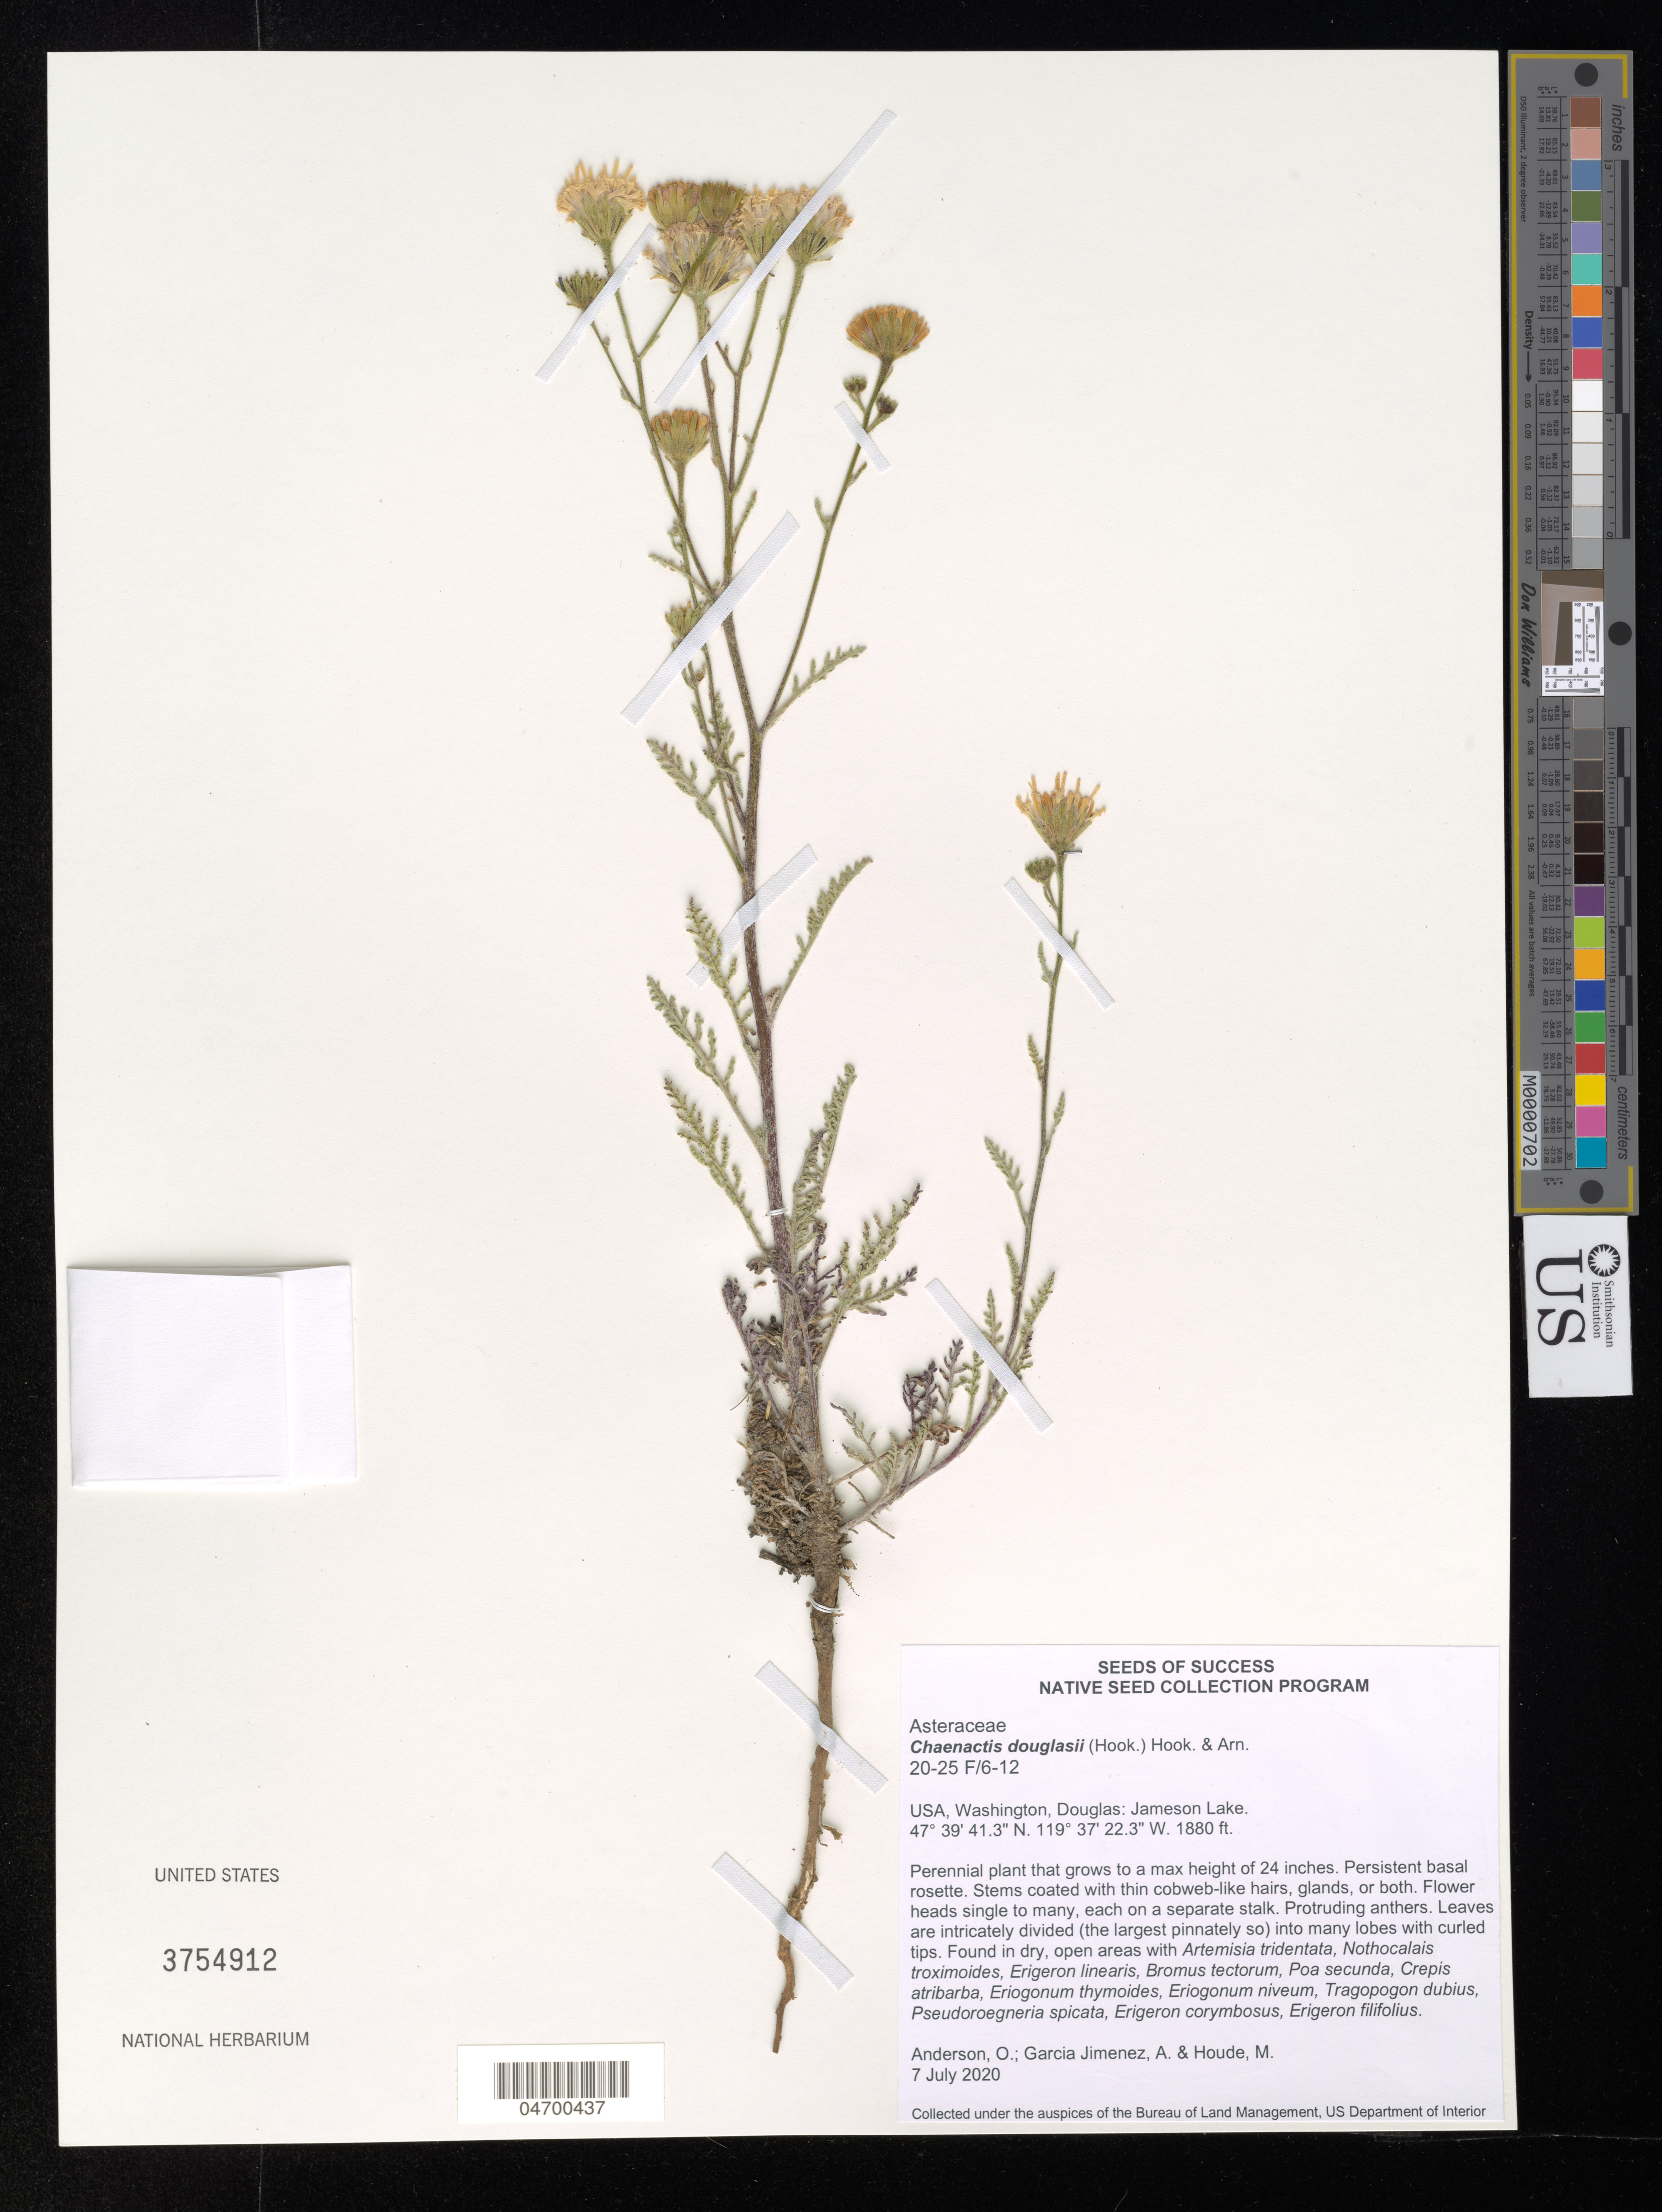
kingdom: Plantae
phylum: Tracheophyta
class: Magnoliopsida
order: Asterales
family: Asteraceae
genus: Chaenactis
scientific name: Chaenactis douglasii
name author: Hook. & Arn.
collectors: O. Anderson, A. Garcia Jimenez & H. Vielstich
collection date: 2020-07-07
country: United States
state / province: Washington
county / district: Douglas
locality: Douglas: Jameson Lake.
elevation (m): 573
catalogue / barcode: US 3754912